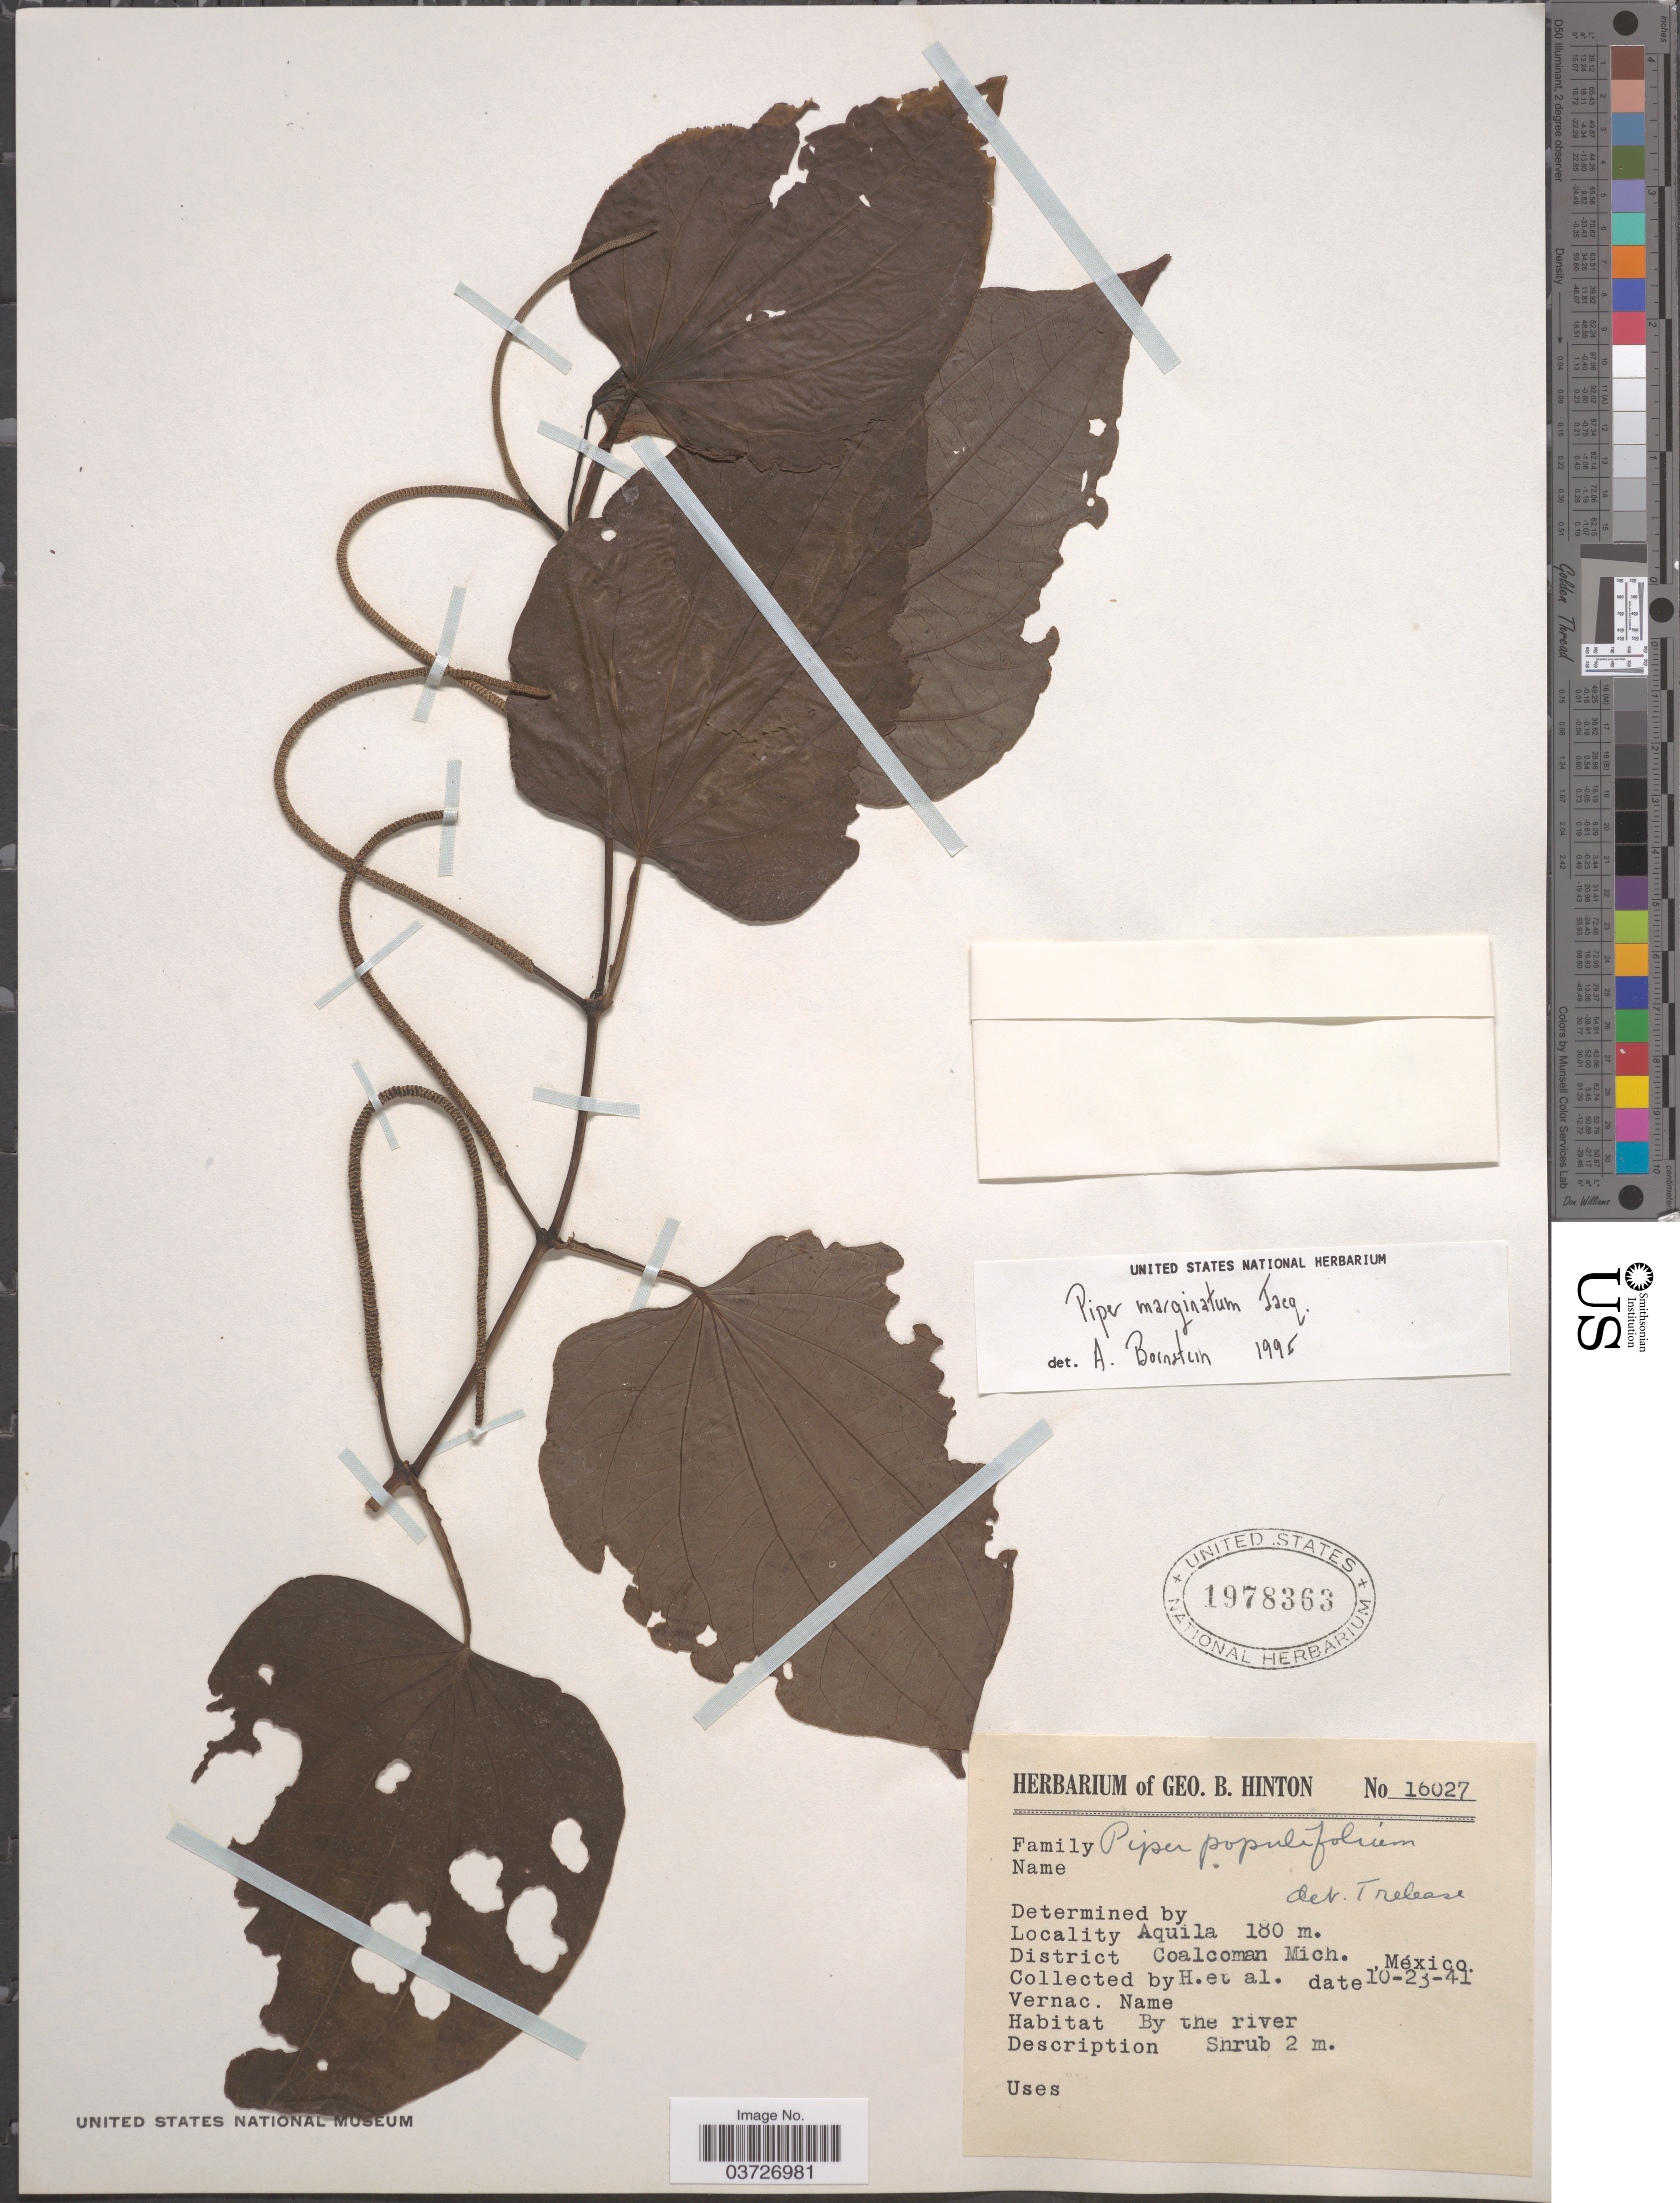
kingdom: Plantae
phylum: Tracheophyta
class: Magnoliopsida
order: Piperales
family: Piperaceae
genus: Piper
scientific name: Piper marginatum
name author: Jacq.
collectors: G. B. Hinton & et al.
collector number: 16027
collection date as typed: Transcribed d/m/y: 23/10/41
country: Mexico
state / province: Michoacán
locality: Aquila. District Coalcoman.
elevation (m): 180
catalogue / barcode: US 1978363